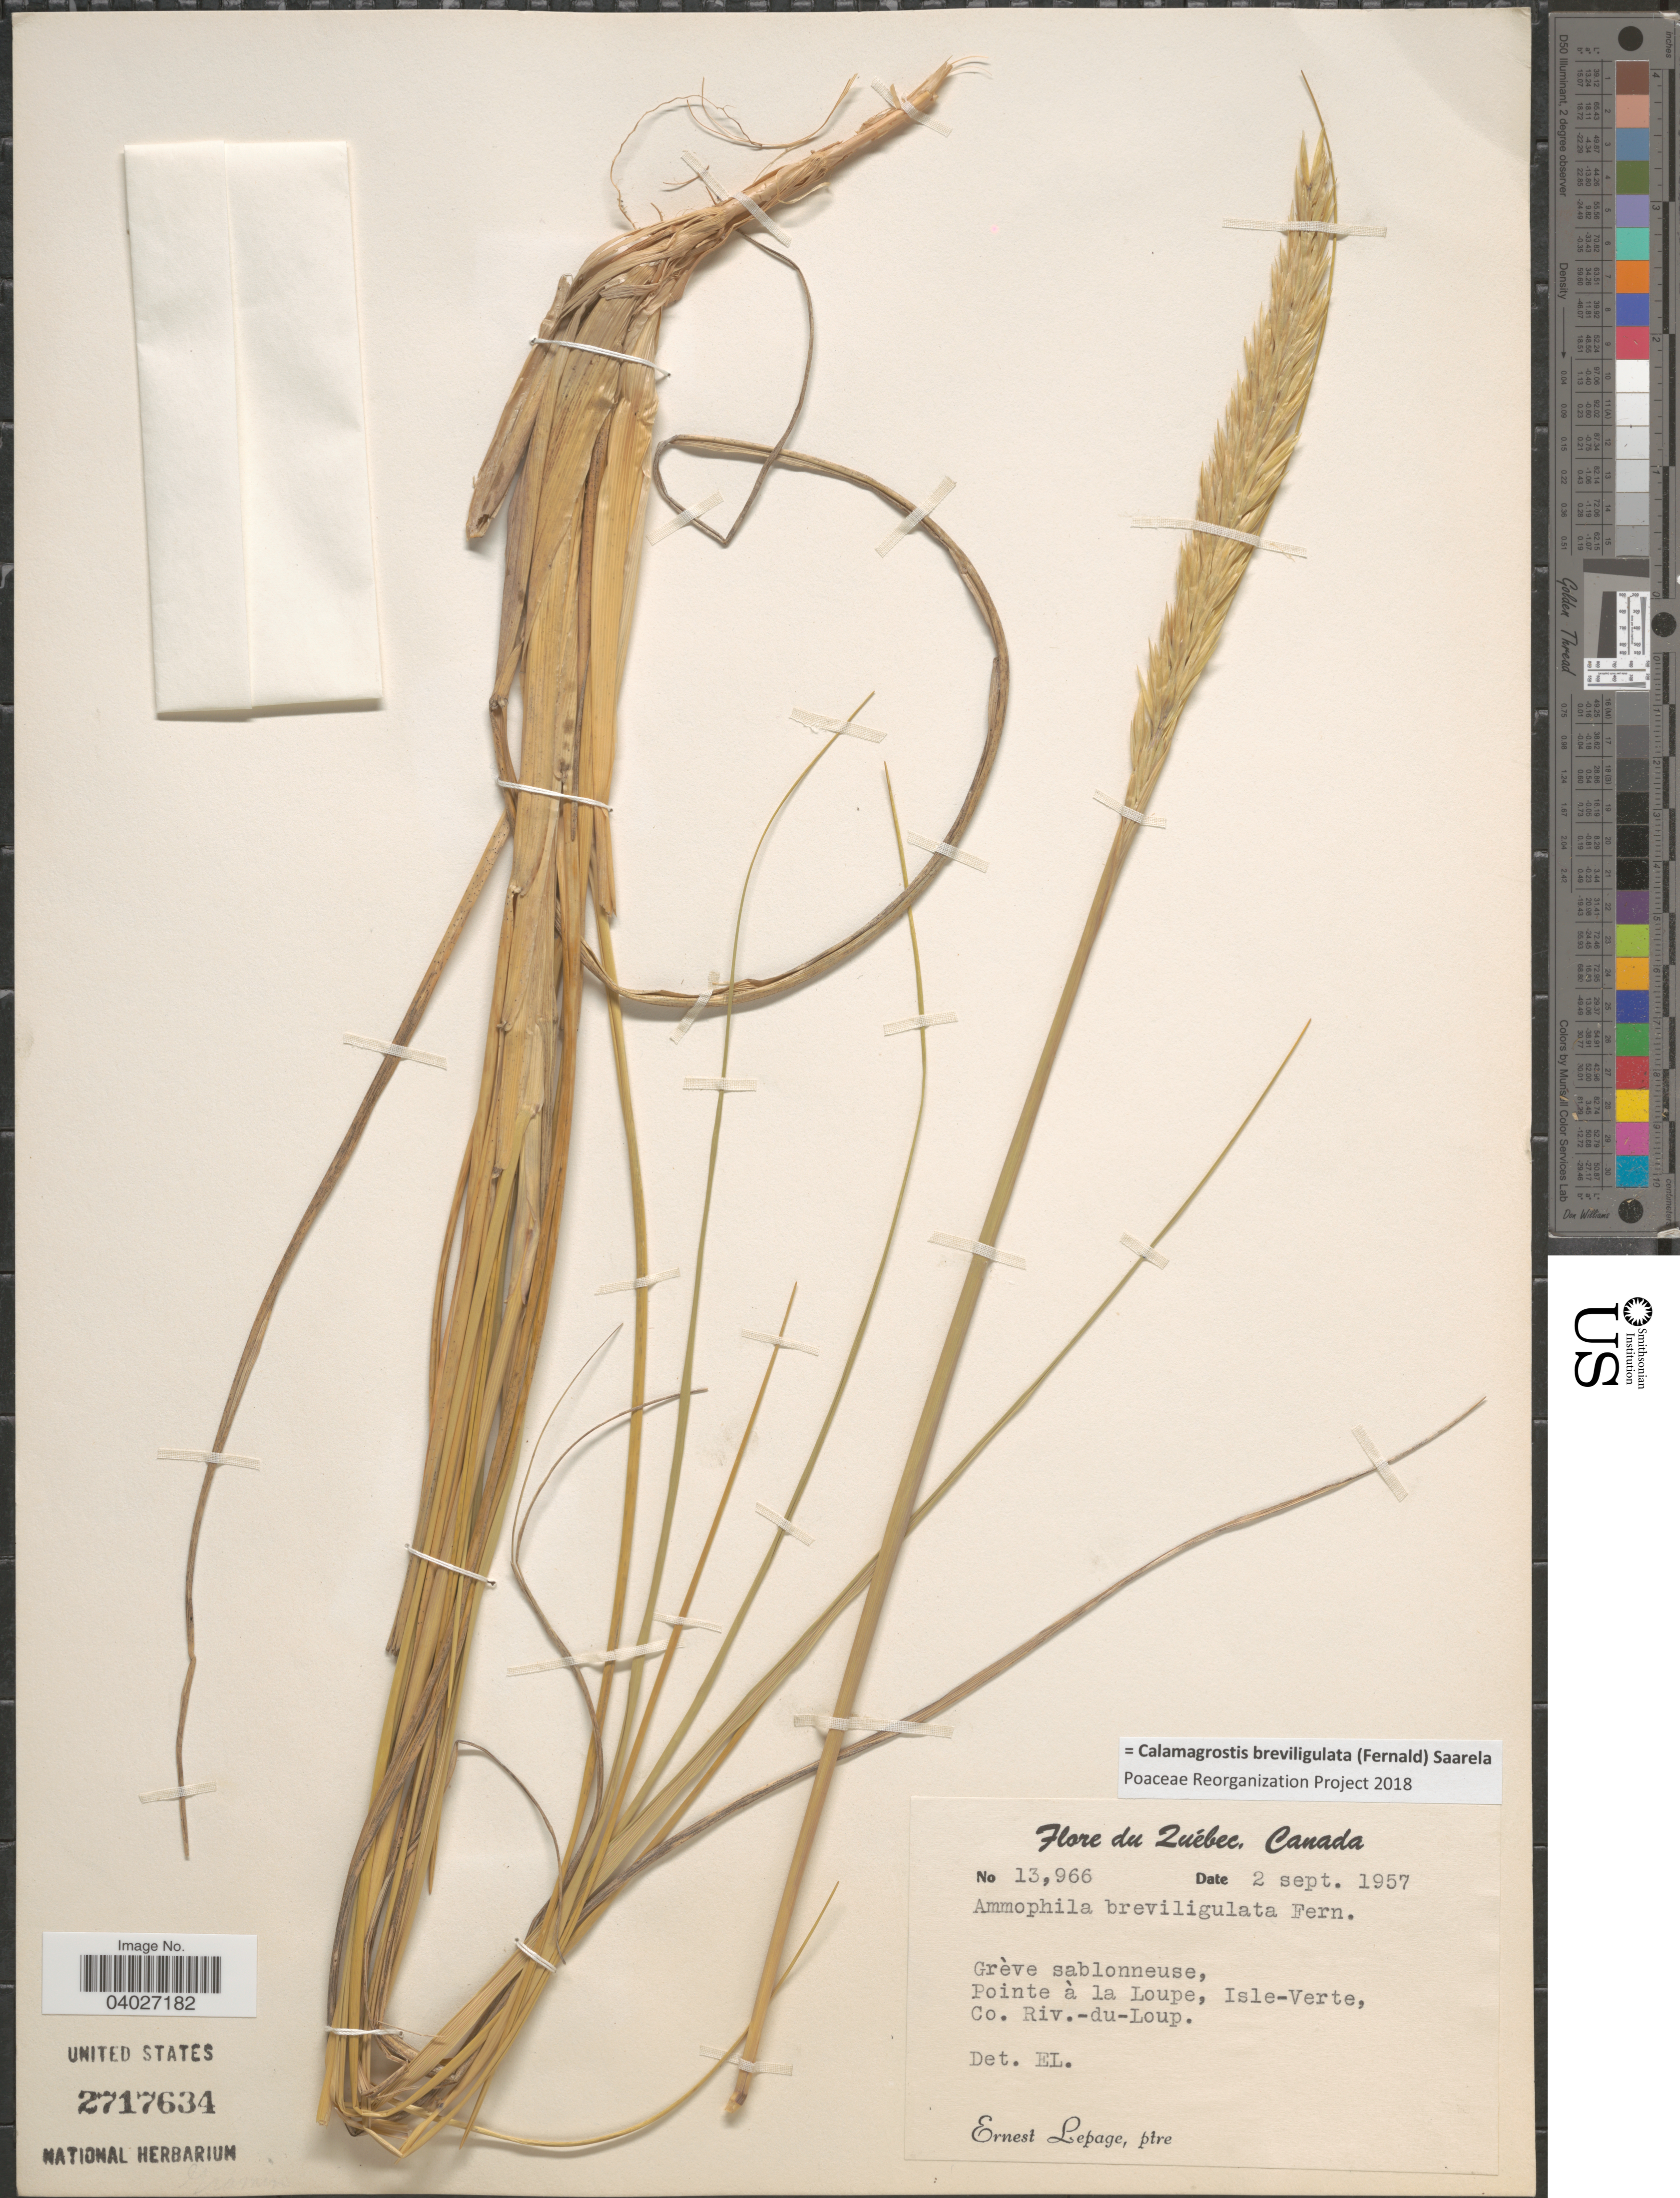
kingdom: Plantae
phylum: Tracheophyta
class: Liliopsida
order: Poales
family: Poaceae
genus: Calamagrostis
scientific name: Calamagrostis breviligulata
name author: (Fernald) Saarela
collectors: E. Lepage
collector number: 13966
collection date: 1957-09-02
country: Canada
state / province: Quebec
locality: Grève sablonneuse, Pointe à la Loupe, Isle-Verte, Co. Riv.-du-Loup.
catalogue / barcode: US 2717634